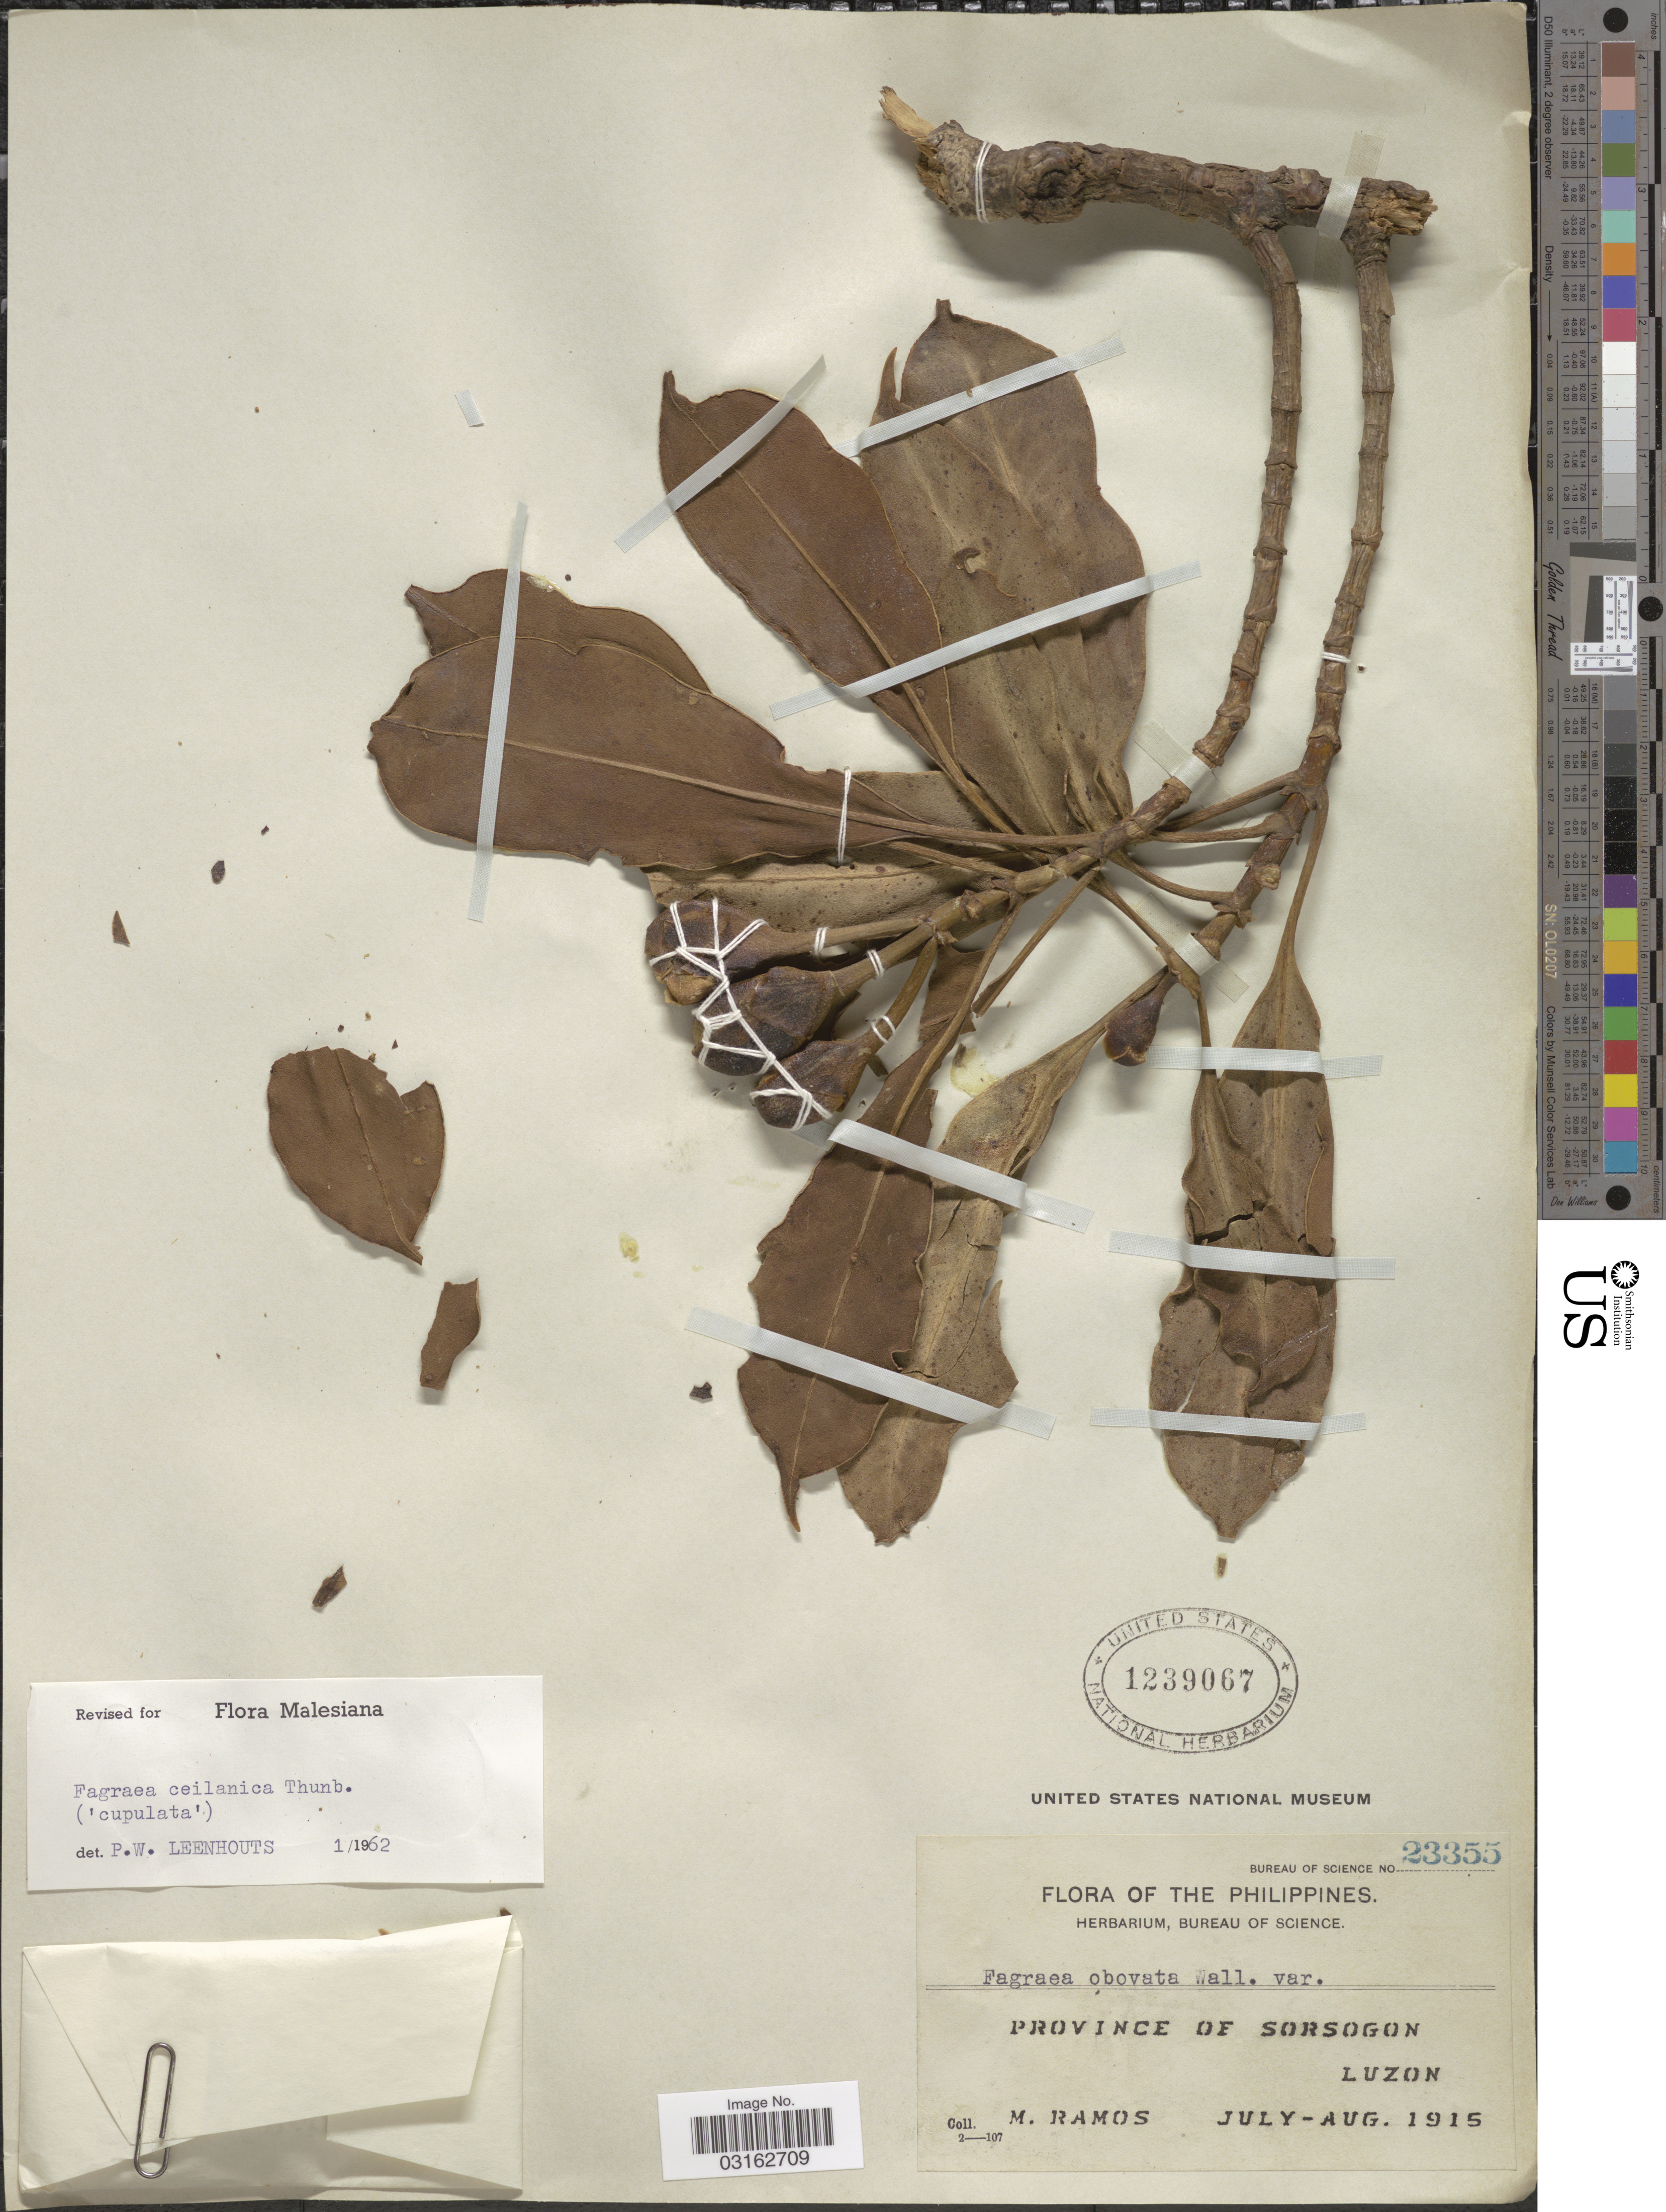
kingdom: Plantae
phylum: Tracheophyta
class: Magnoliopsida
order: Gentianales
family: Gentianaceae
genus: Fagraea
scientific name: Fagraea ceilanica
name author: Thunb.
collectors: M. Ramos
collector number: Bureau of Science 23355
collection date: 1915-07/1915-08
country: Philippines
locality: Province of Sorsogon, Luzon.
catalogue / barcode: US 1239067